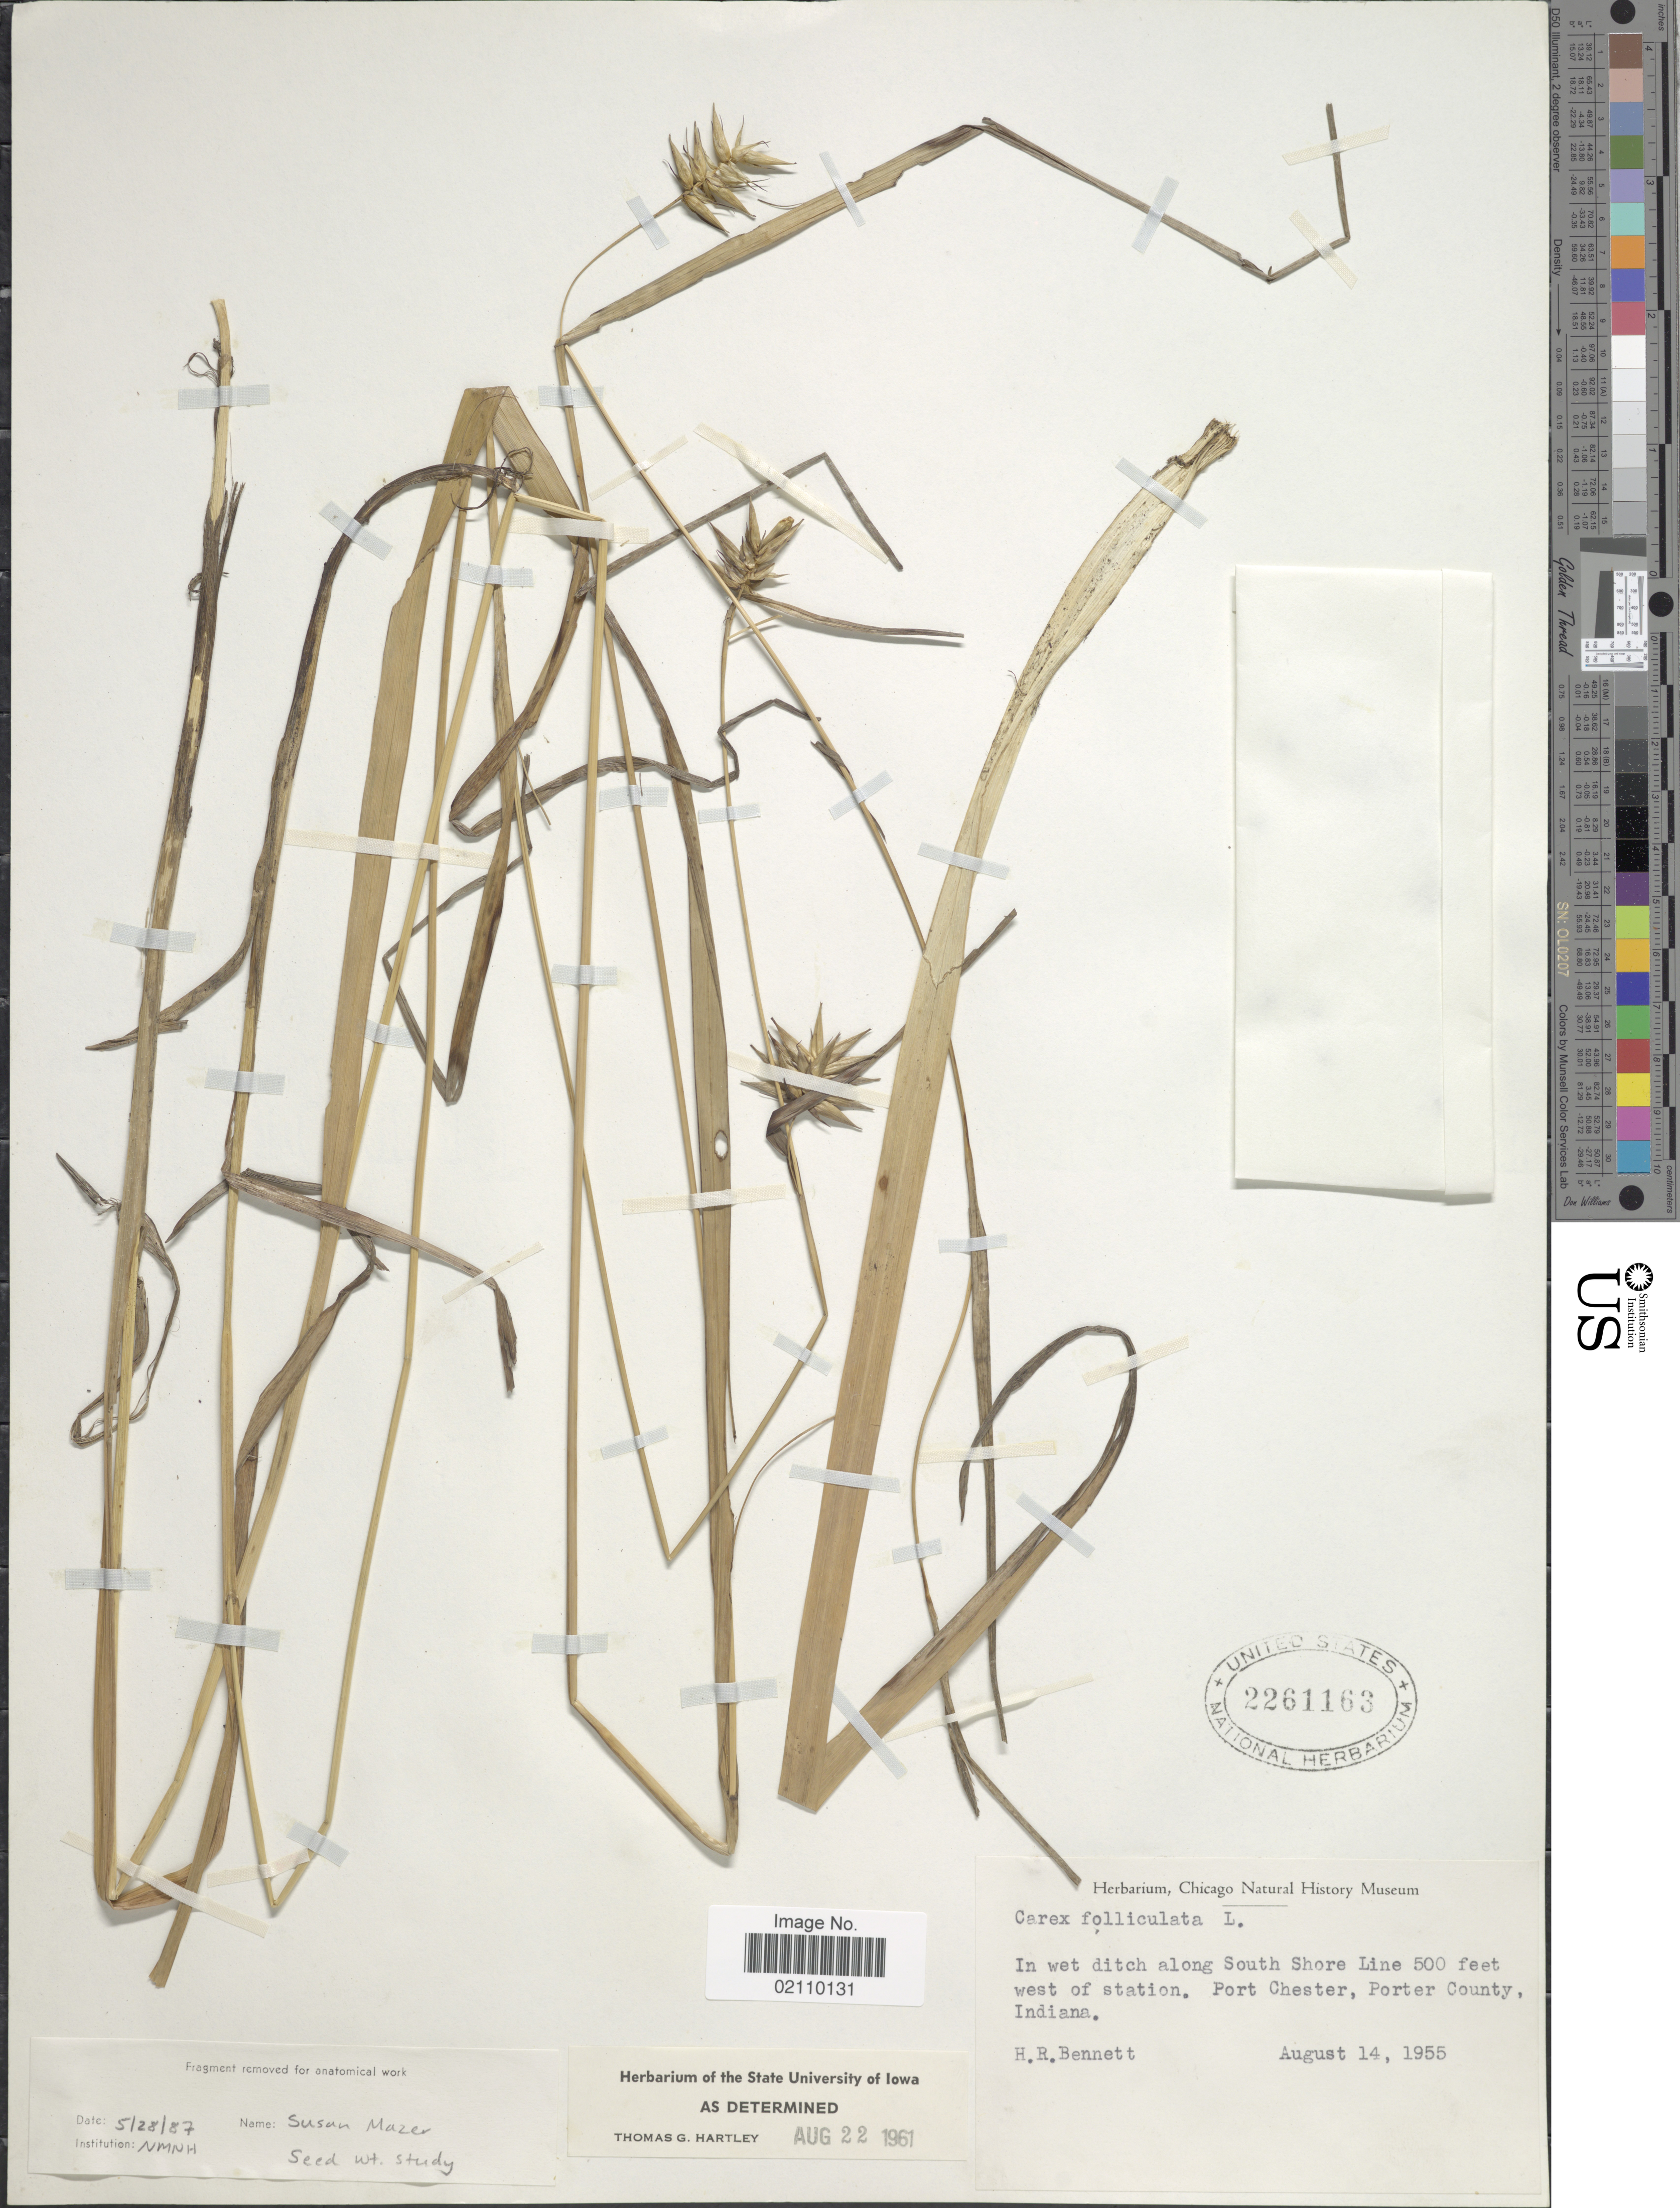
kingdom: Plantae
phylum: Tracheophyta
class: Liliopsida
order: Poales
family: Cyperaceae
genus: Carex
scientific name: Carex folliculata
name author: L.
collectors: H. R. Bennett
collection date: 1955-08-14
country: United States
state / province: Indiana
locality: In wet ditch along South Shore Line, 500 feet west of station, Port Chester, Porter County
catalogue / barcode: US 2261163